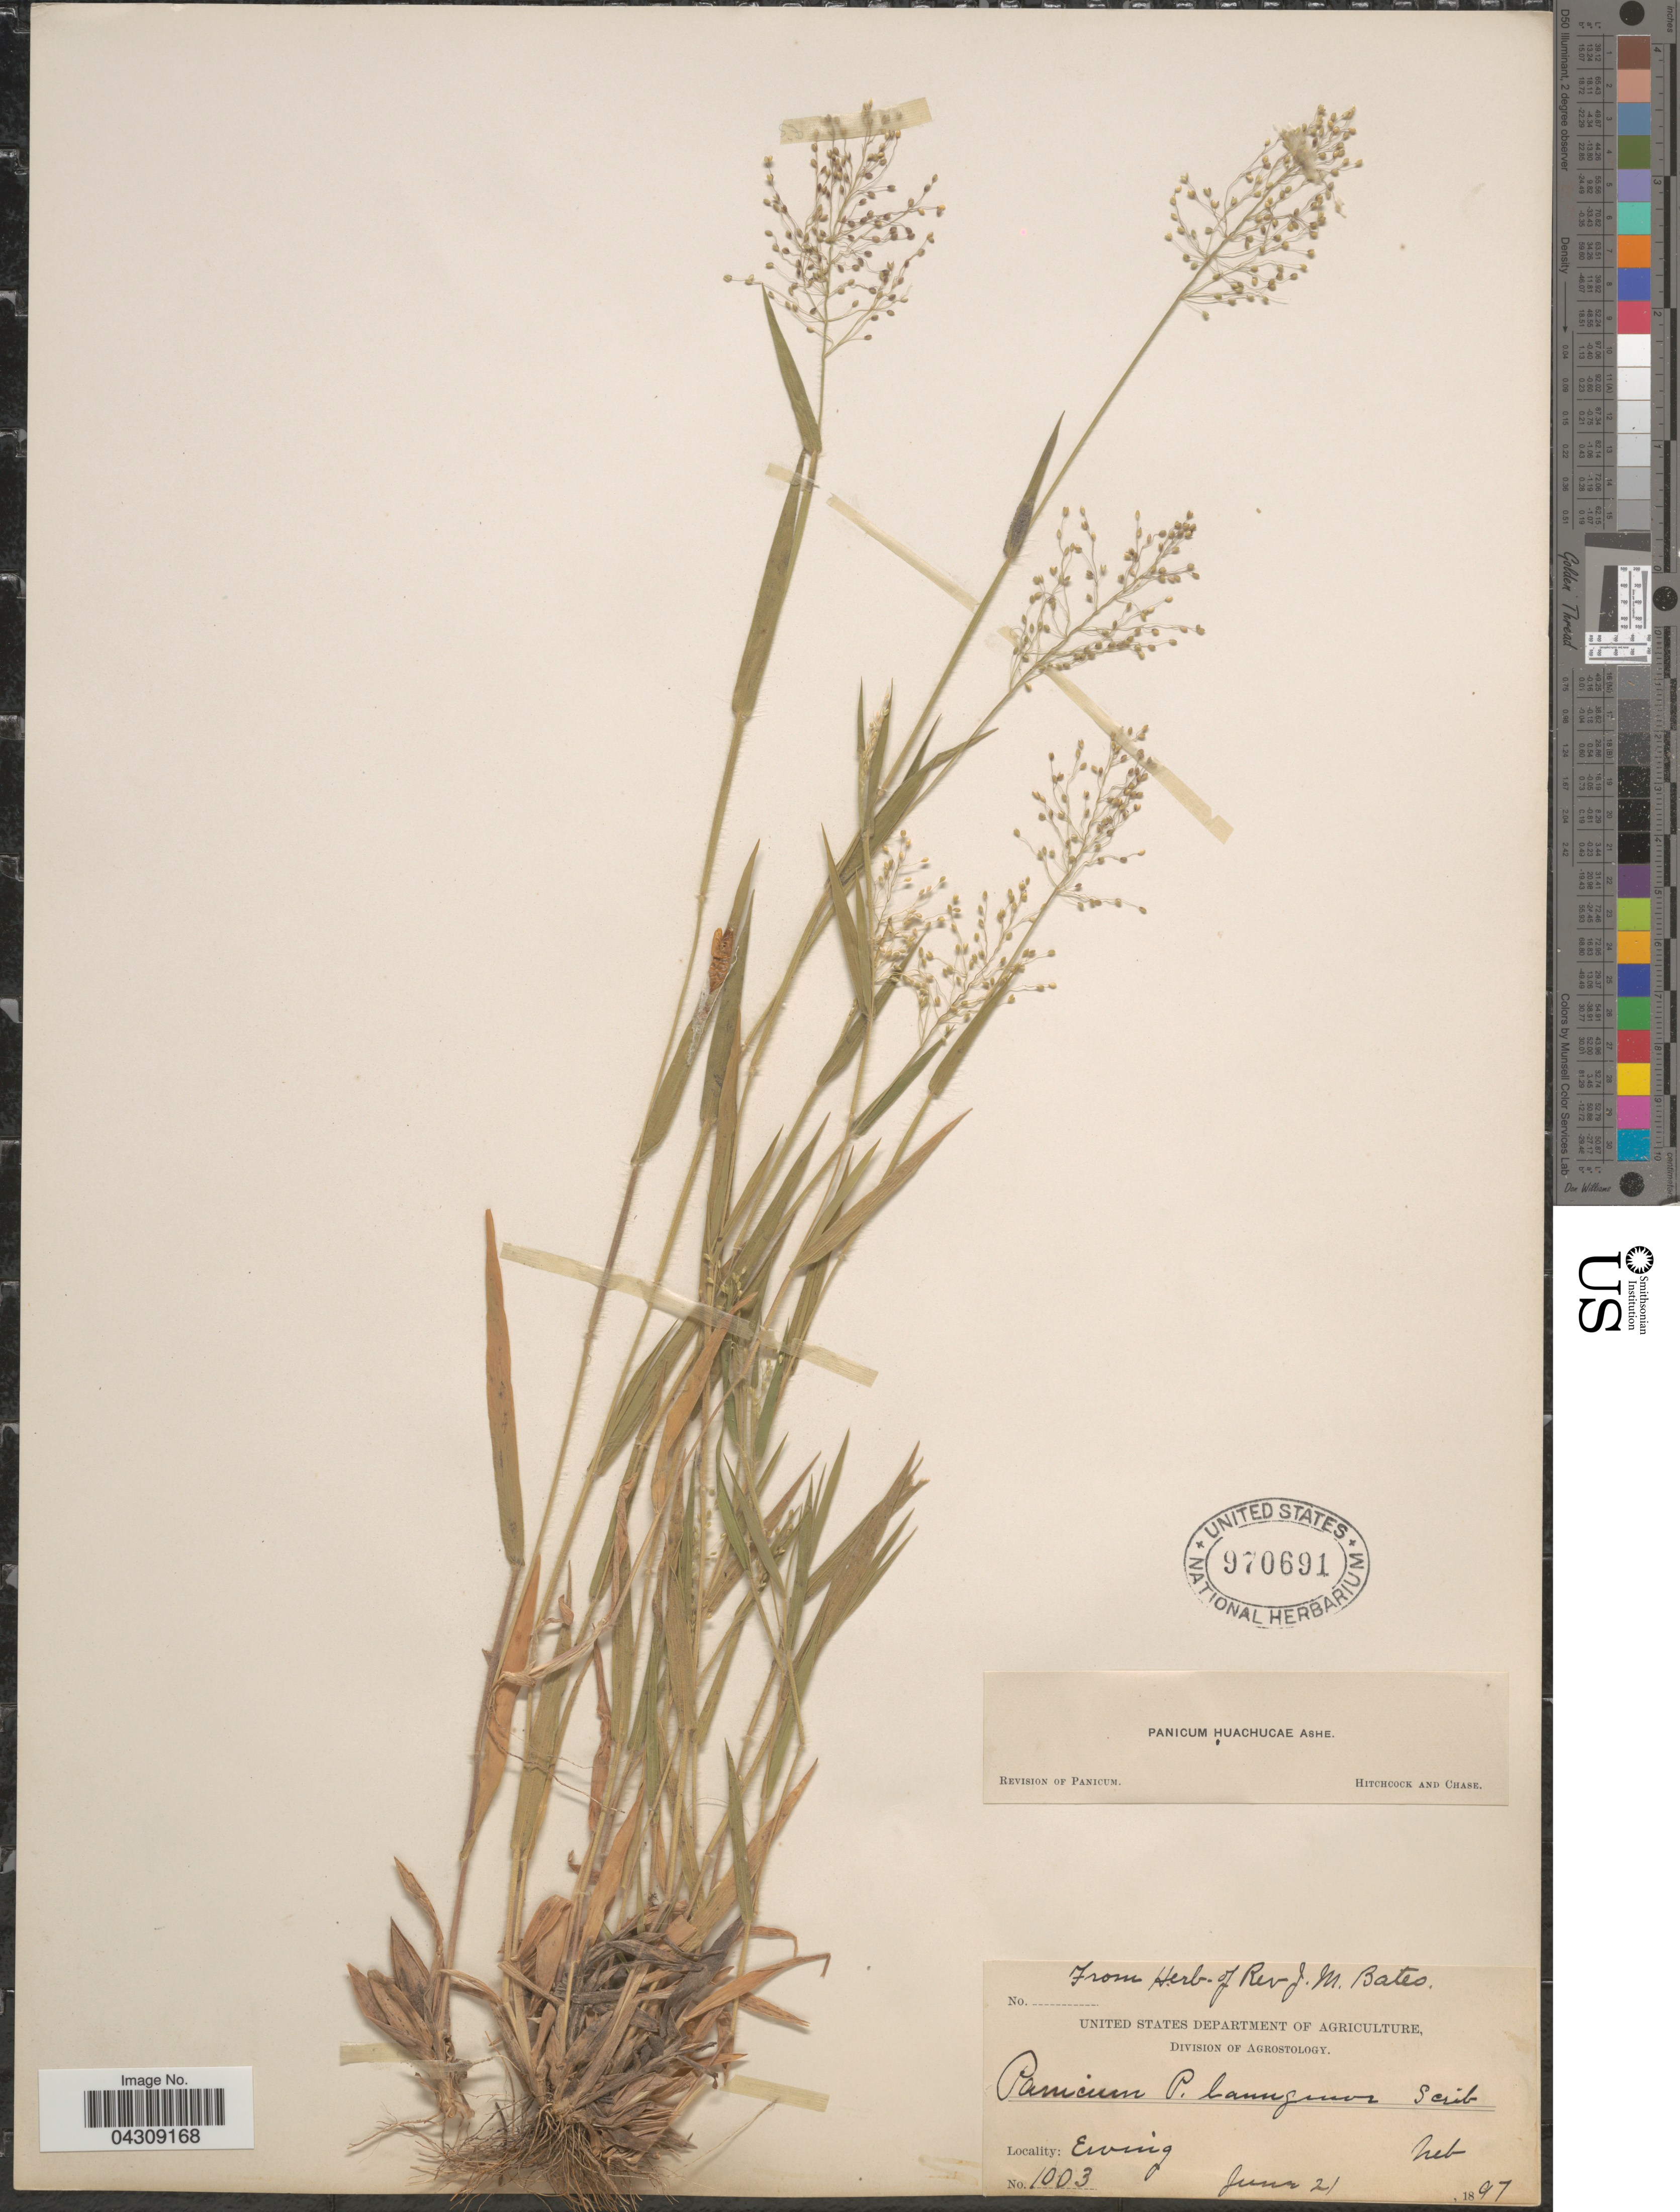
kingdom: Plantae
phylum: Tracheophyta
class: Liliopsida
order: Poales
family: Poaceae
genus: Dichanthelium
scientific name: Dichanthelium acuminatum var. acuminatum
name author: (Sw.) Gould & C.A. Clark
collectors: Ex herb. Rev. J. M. Bates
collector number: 1003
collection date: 1897-06-21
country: United States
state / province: Nebraska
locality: Erving.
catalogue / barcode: US 970691